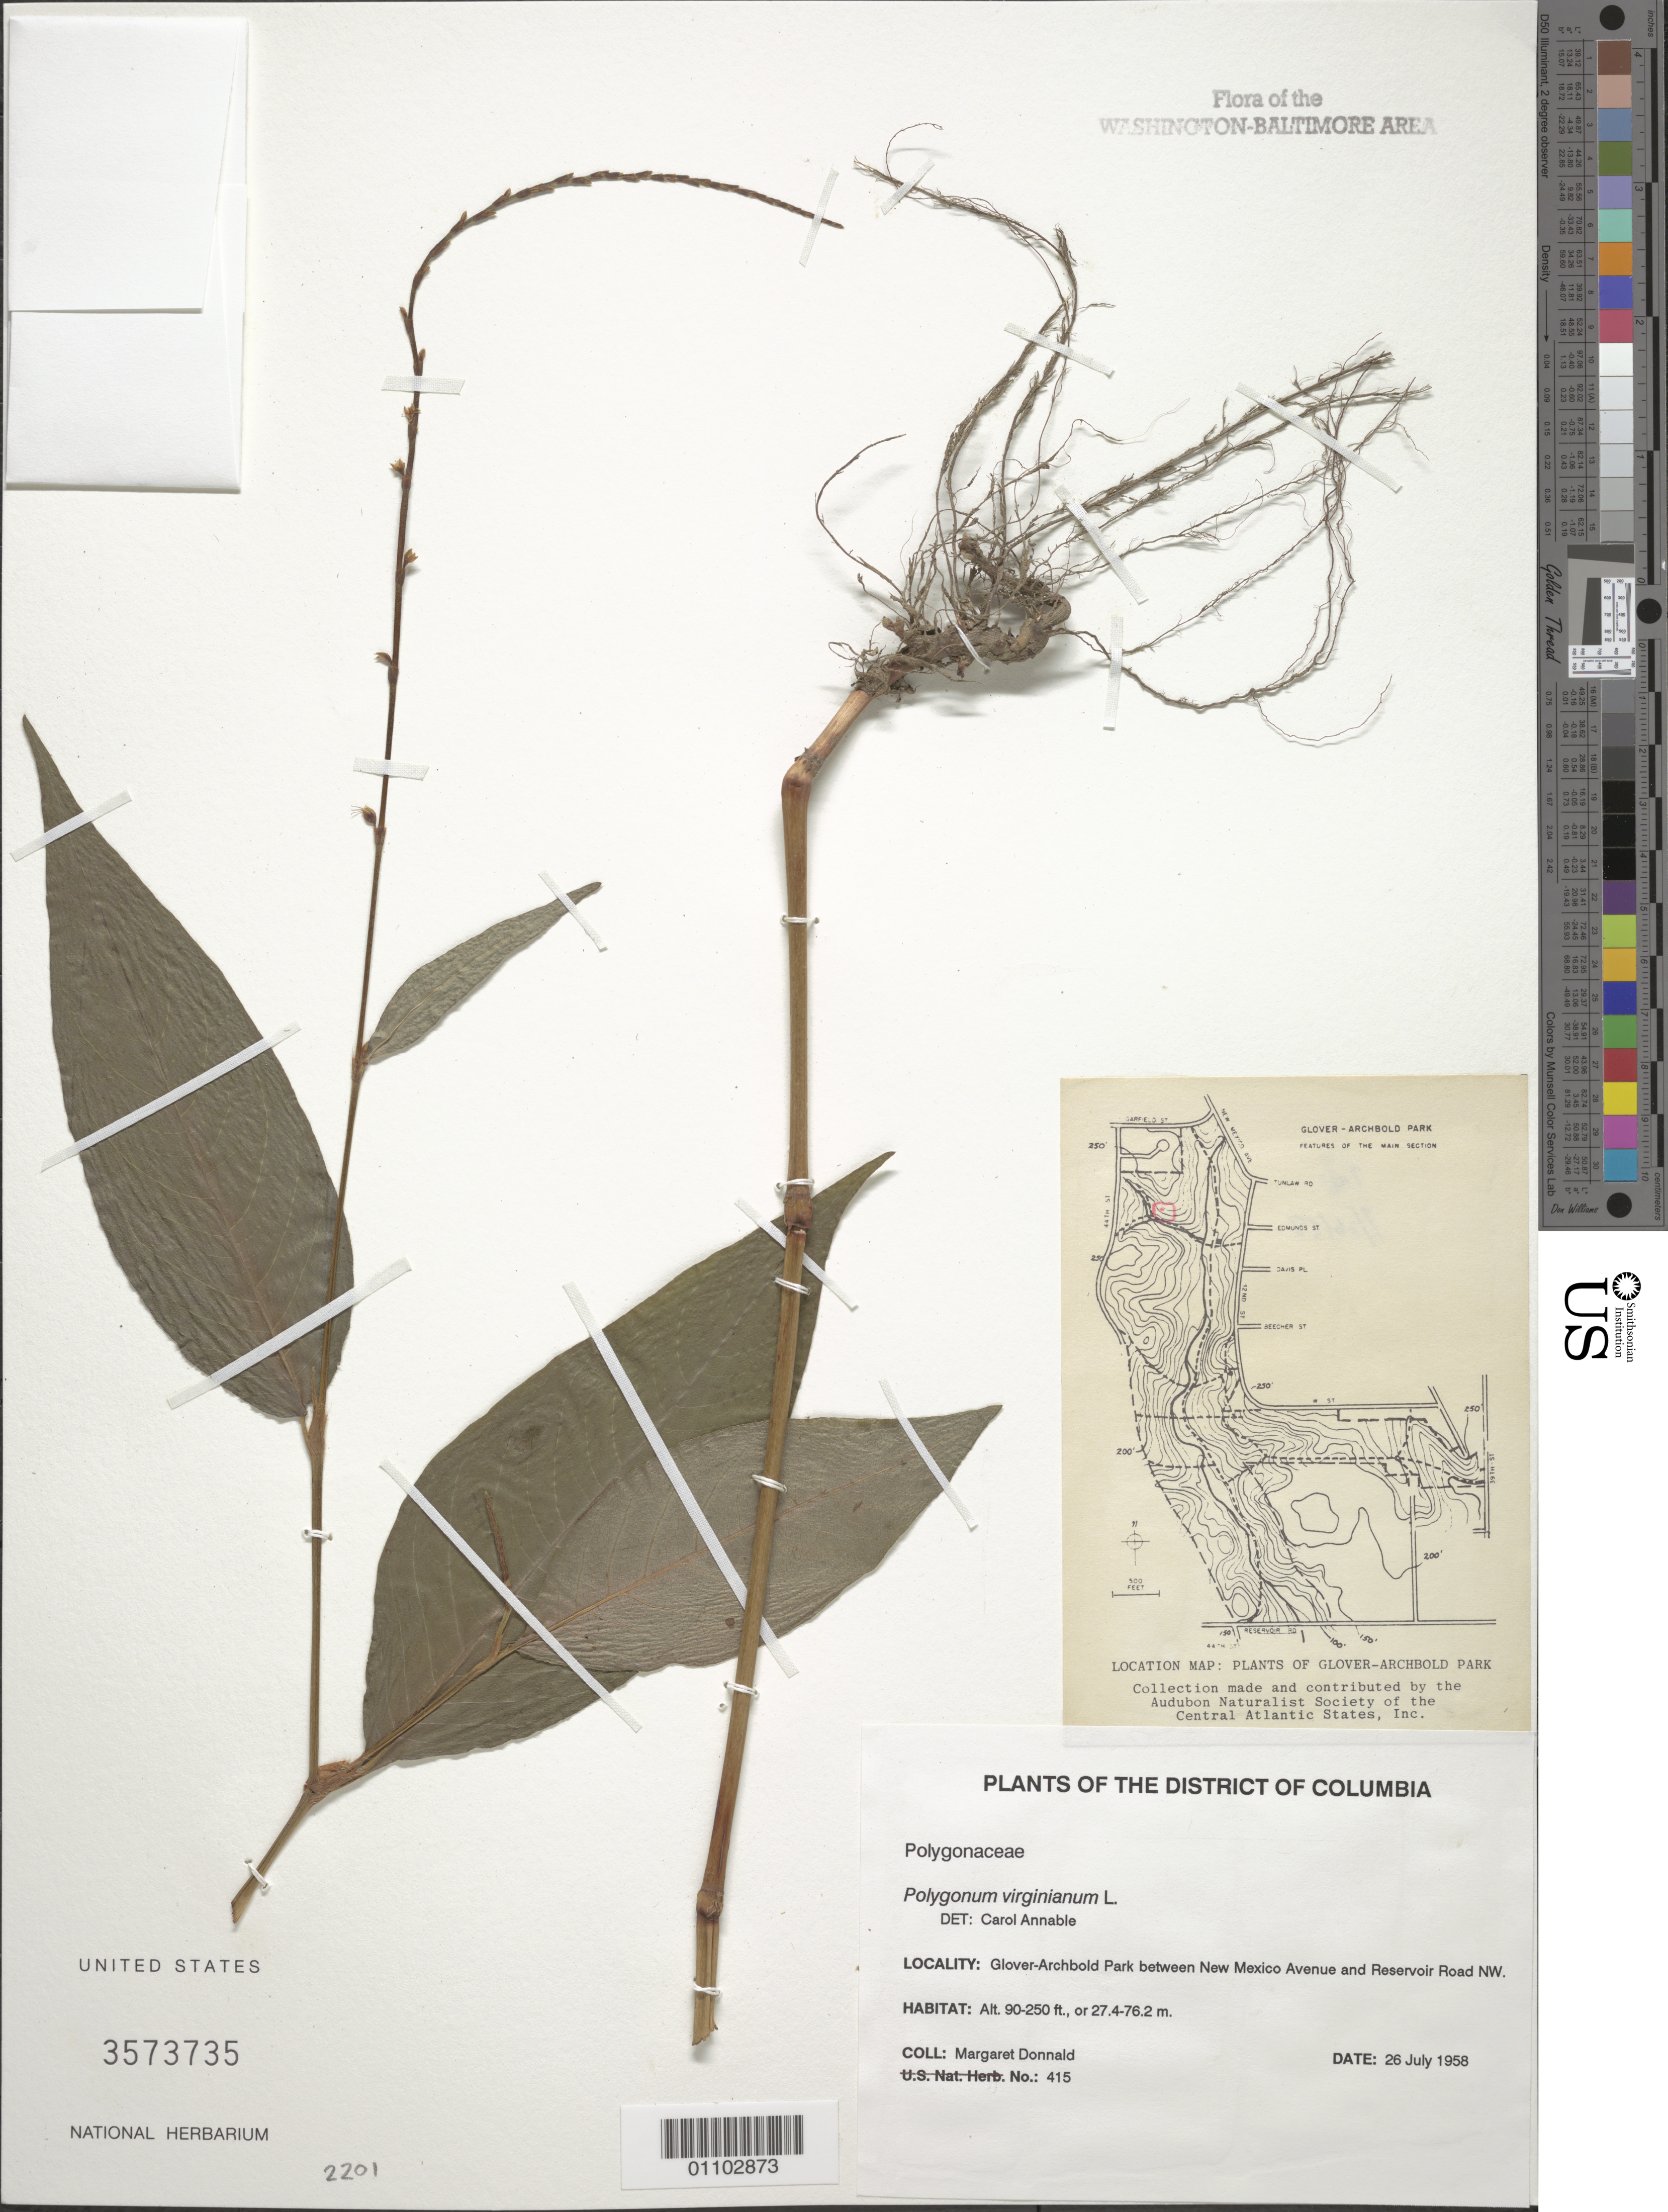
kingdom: Plantae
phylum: Tracheophyta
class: Magnoliopsida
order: Caryophyllales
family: Polygonaceae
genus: Persicaria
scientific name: Persicaria virginiana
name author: (L.) Gaertn.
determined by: Atha, D. E.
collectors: M. Donnald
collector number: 415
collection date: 1958-07-26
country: United States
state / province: District of Columbia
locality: Glover-Archbold Park between New Mexico Avenue and Reservoir Road NW.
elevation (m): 27.4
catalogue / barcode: US 3573735